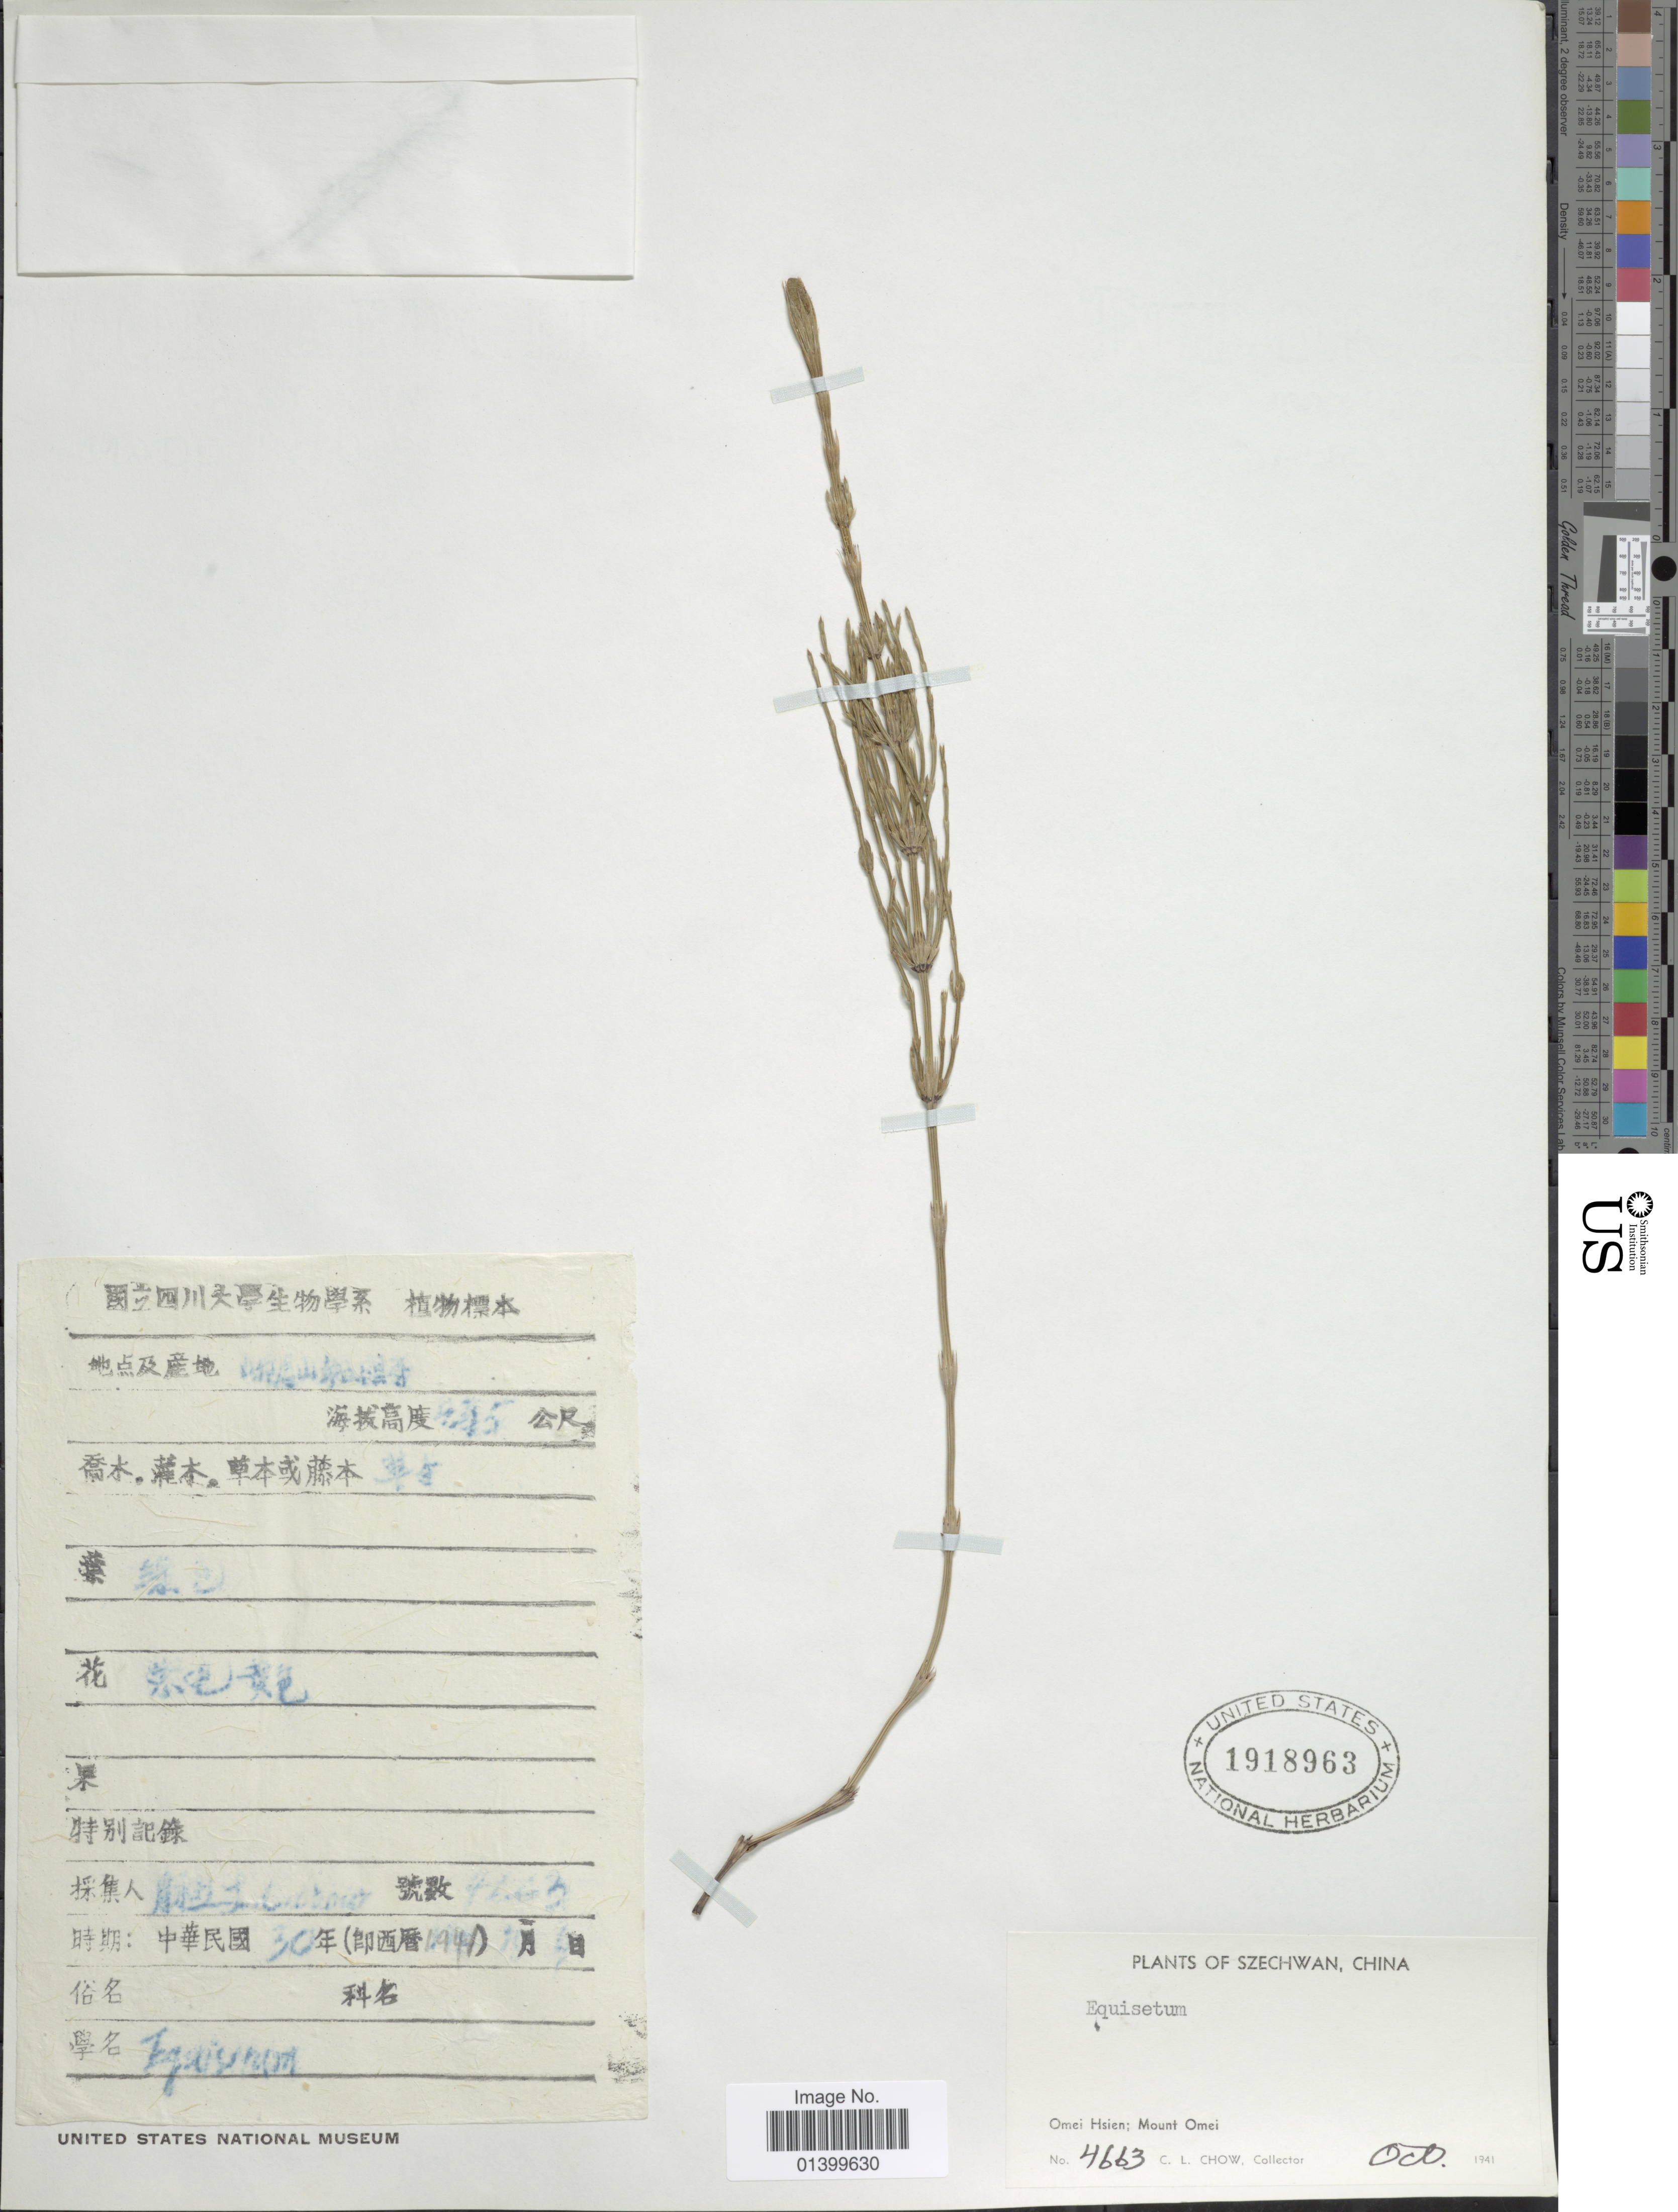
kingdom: Plantae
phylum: Tracheophyta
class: Polypodiopsida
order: Equisetales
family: Equisetaceae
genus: Equisetum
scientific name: Equisetum sp.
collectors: C. Chow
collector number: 4663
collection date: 1941-10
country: China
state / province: Sichuan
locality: Plants of Szechwan. Omei Hsien; Mount Omei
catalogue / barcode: US 1918963